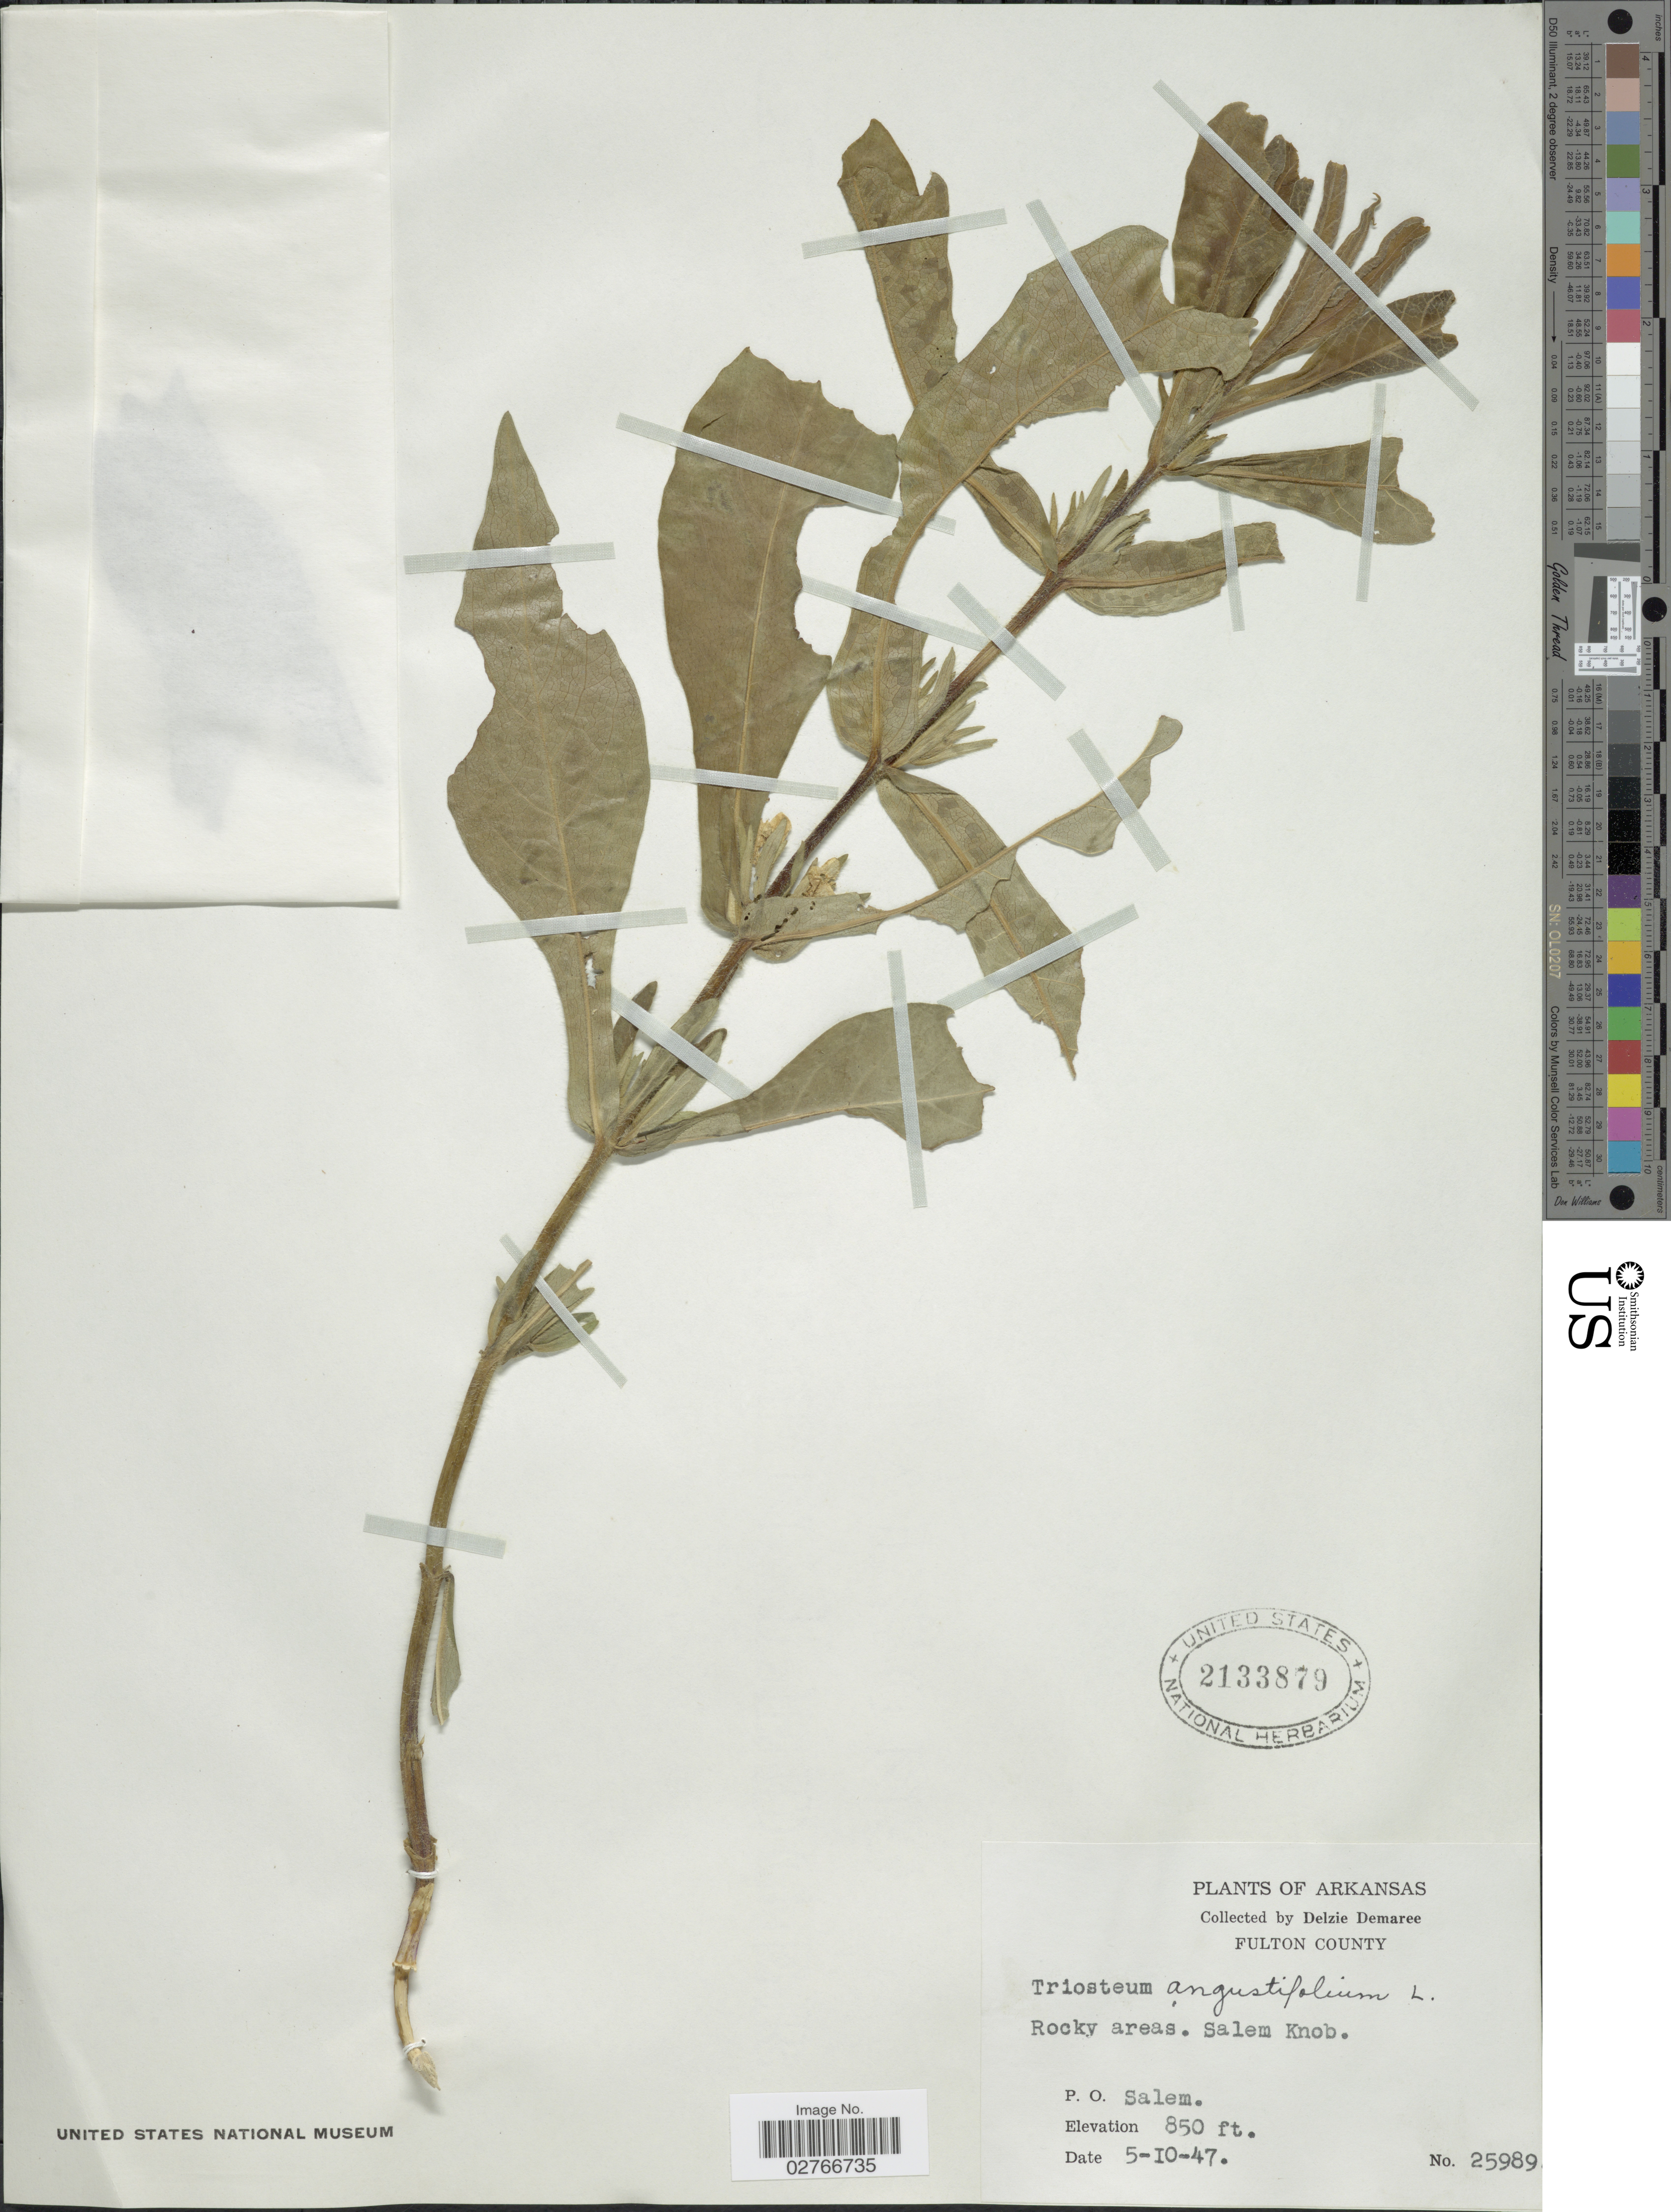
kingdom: Plantae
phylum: Tracheophyta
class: Magnoliopsida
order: Dipsacales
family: Caprifoliaceae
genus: Triosteum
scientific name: Triosteum angustifolium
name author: L.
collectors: D. Demaree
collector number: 25989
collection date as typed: Transcribed d/m/y: 10/5/47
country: United States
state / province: Arkansas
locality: Fulton County. Salem Knob. P.O. Salem.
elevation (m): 259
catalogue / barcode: US 2133879